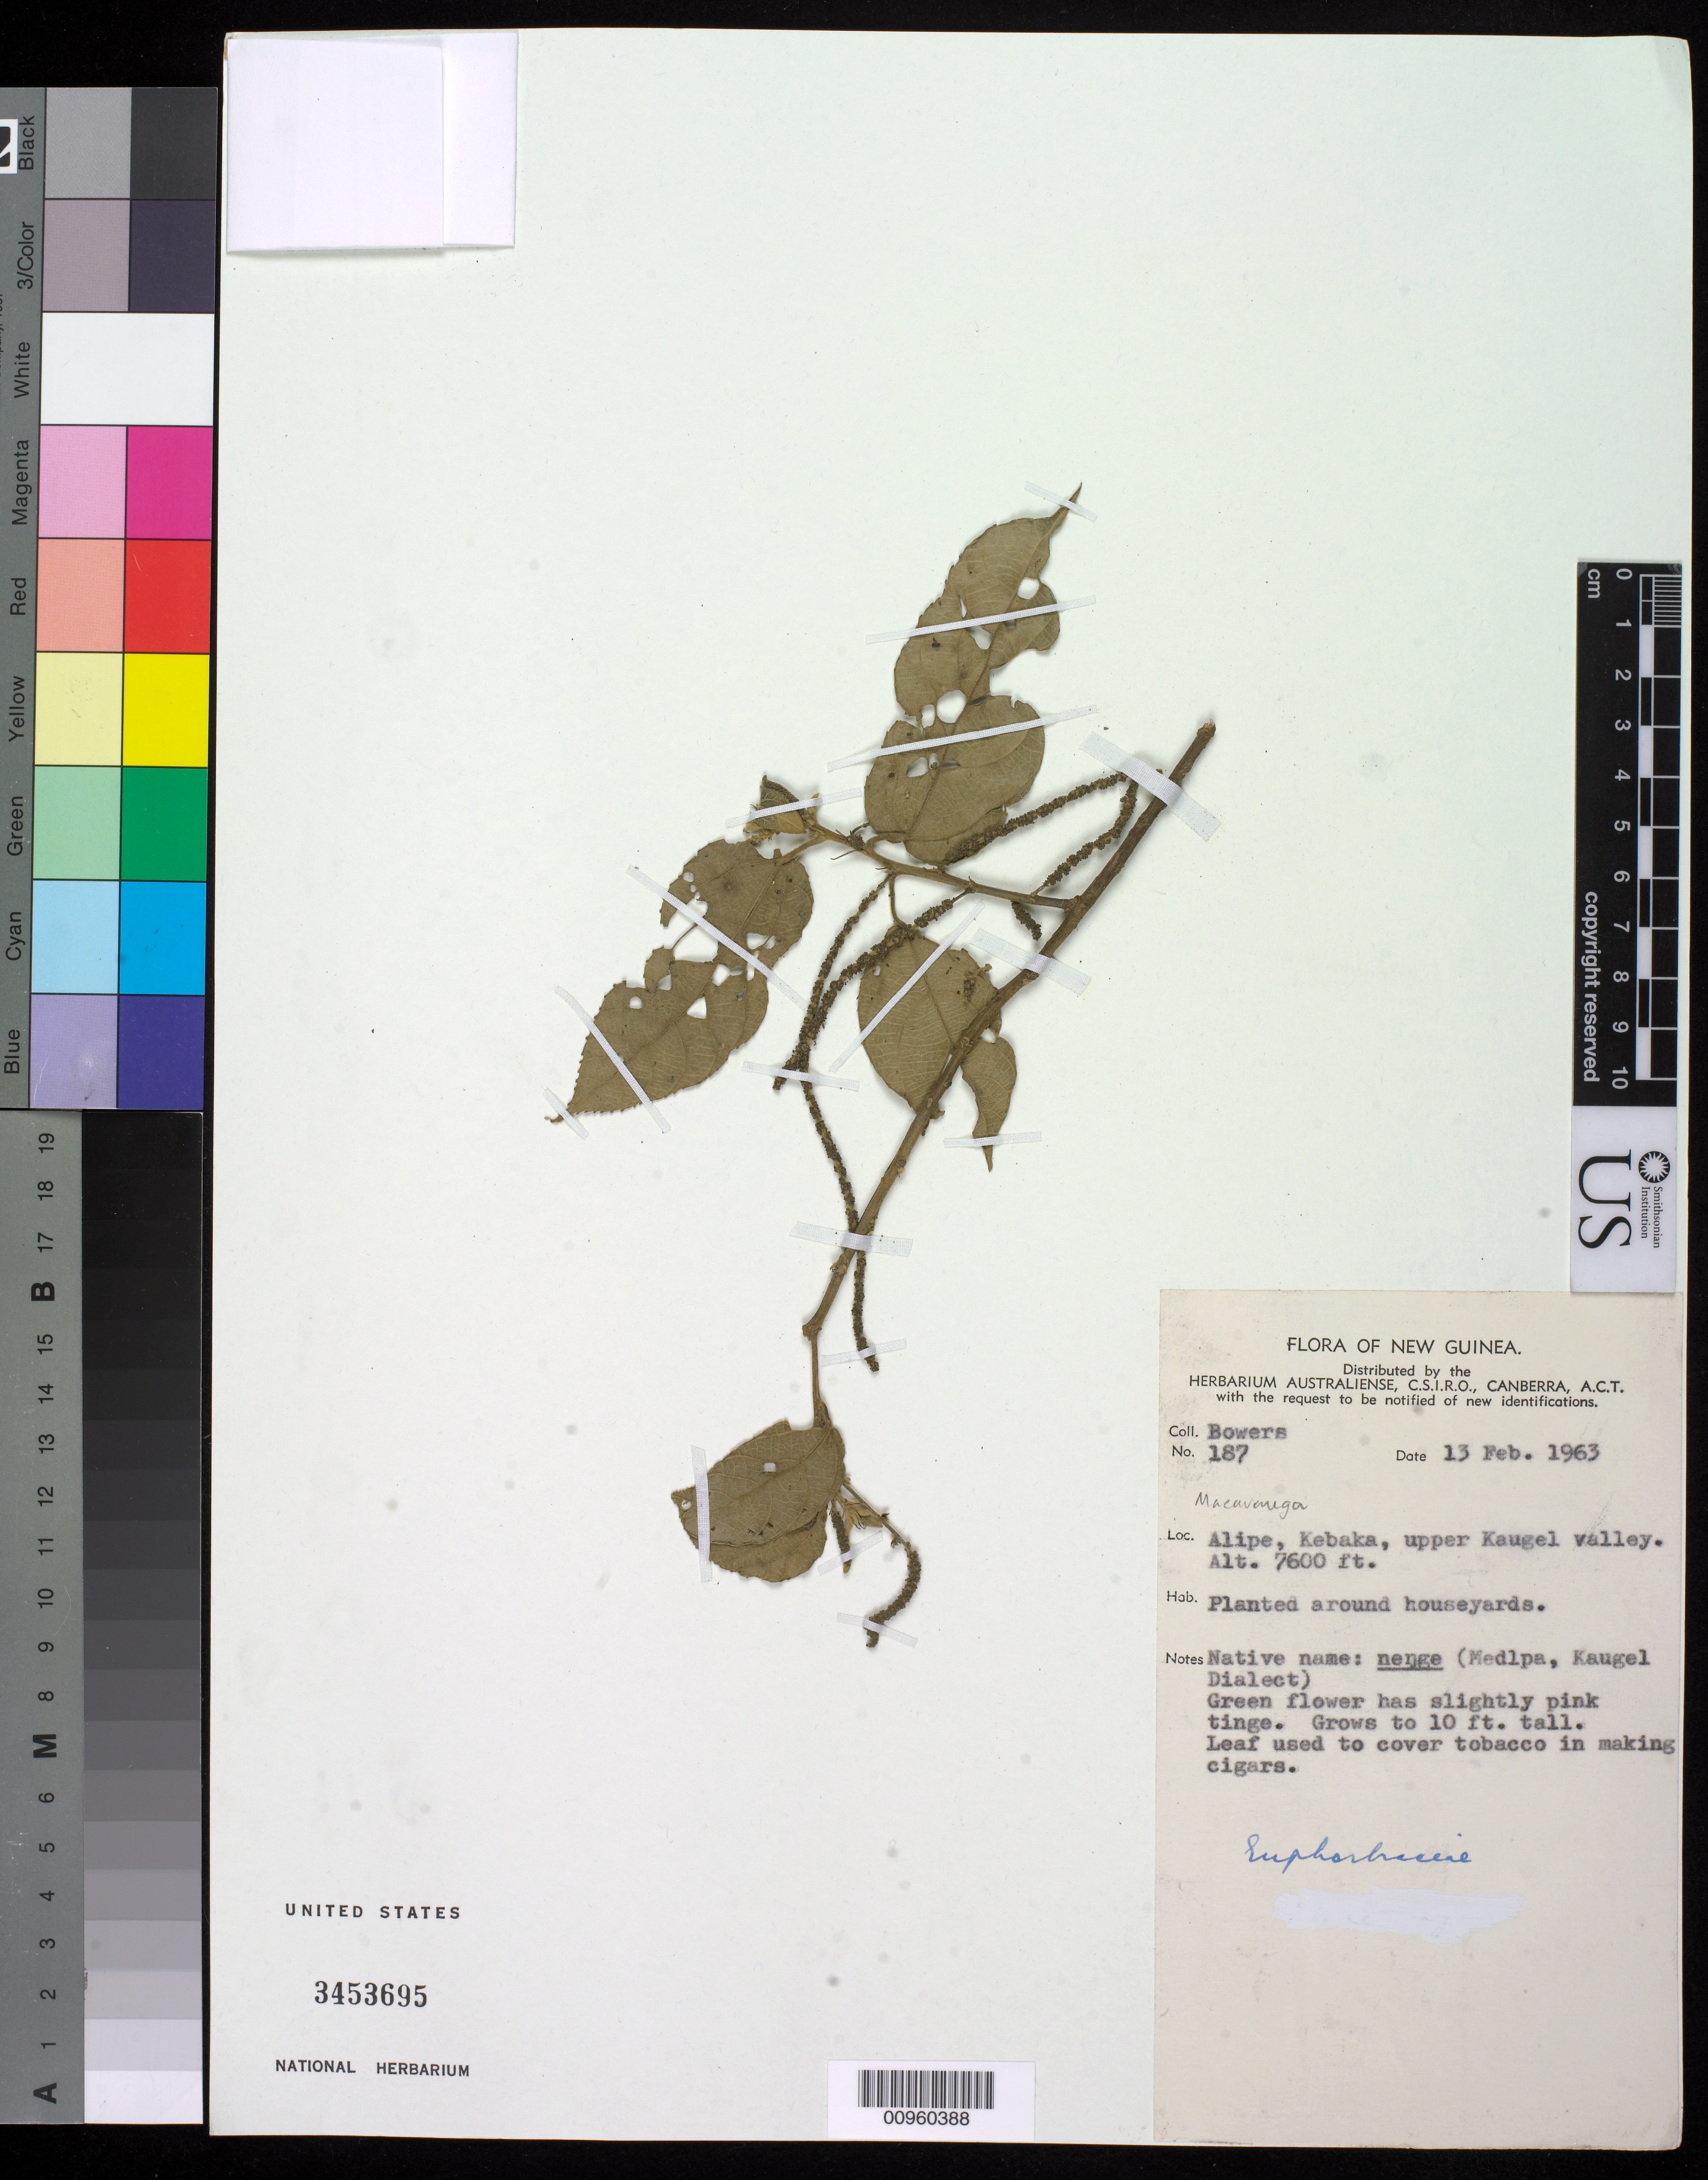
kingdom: Plantae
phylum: Tracheophyta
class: Magnoliopsida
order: Malpighiales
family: Euphorbiaceae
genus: Macaranga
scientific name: Macaranga sp.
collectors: N. Bowers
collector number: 187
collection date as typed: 13 Feb 1963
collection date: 1963-02-13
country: Papua New Guinea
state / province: Western Highlands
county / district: Mount Hagen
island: New Guinea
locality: Alipe, Kebaka, upper Kaugel Valley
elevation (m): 2316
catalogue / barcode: US 3453695